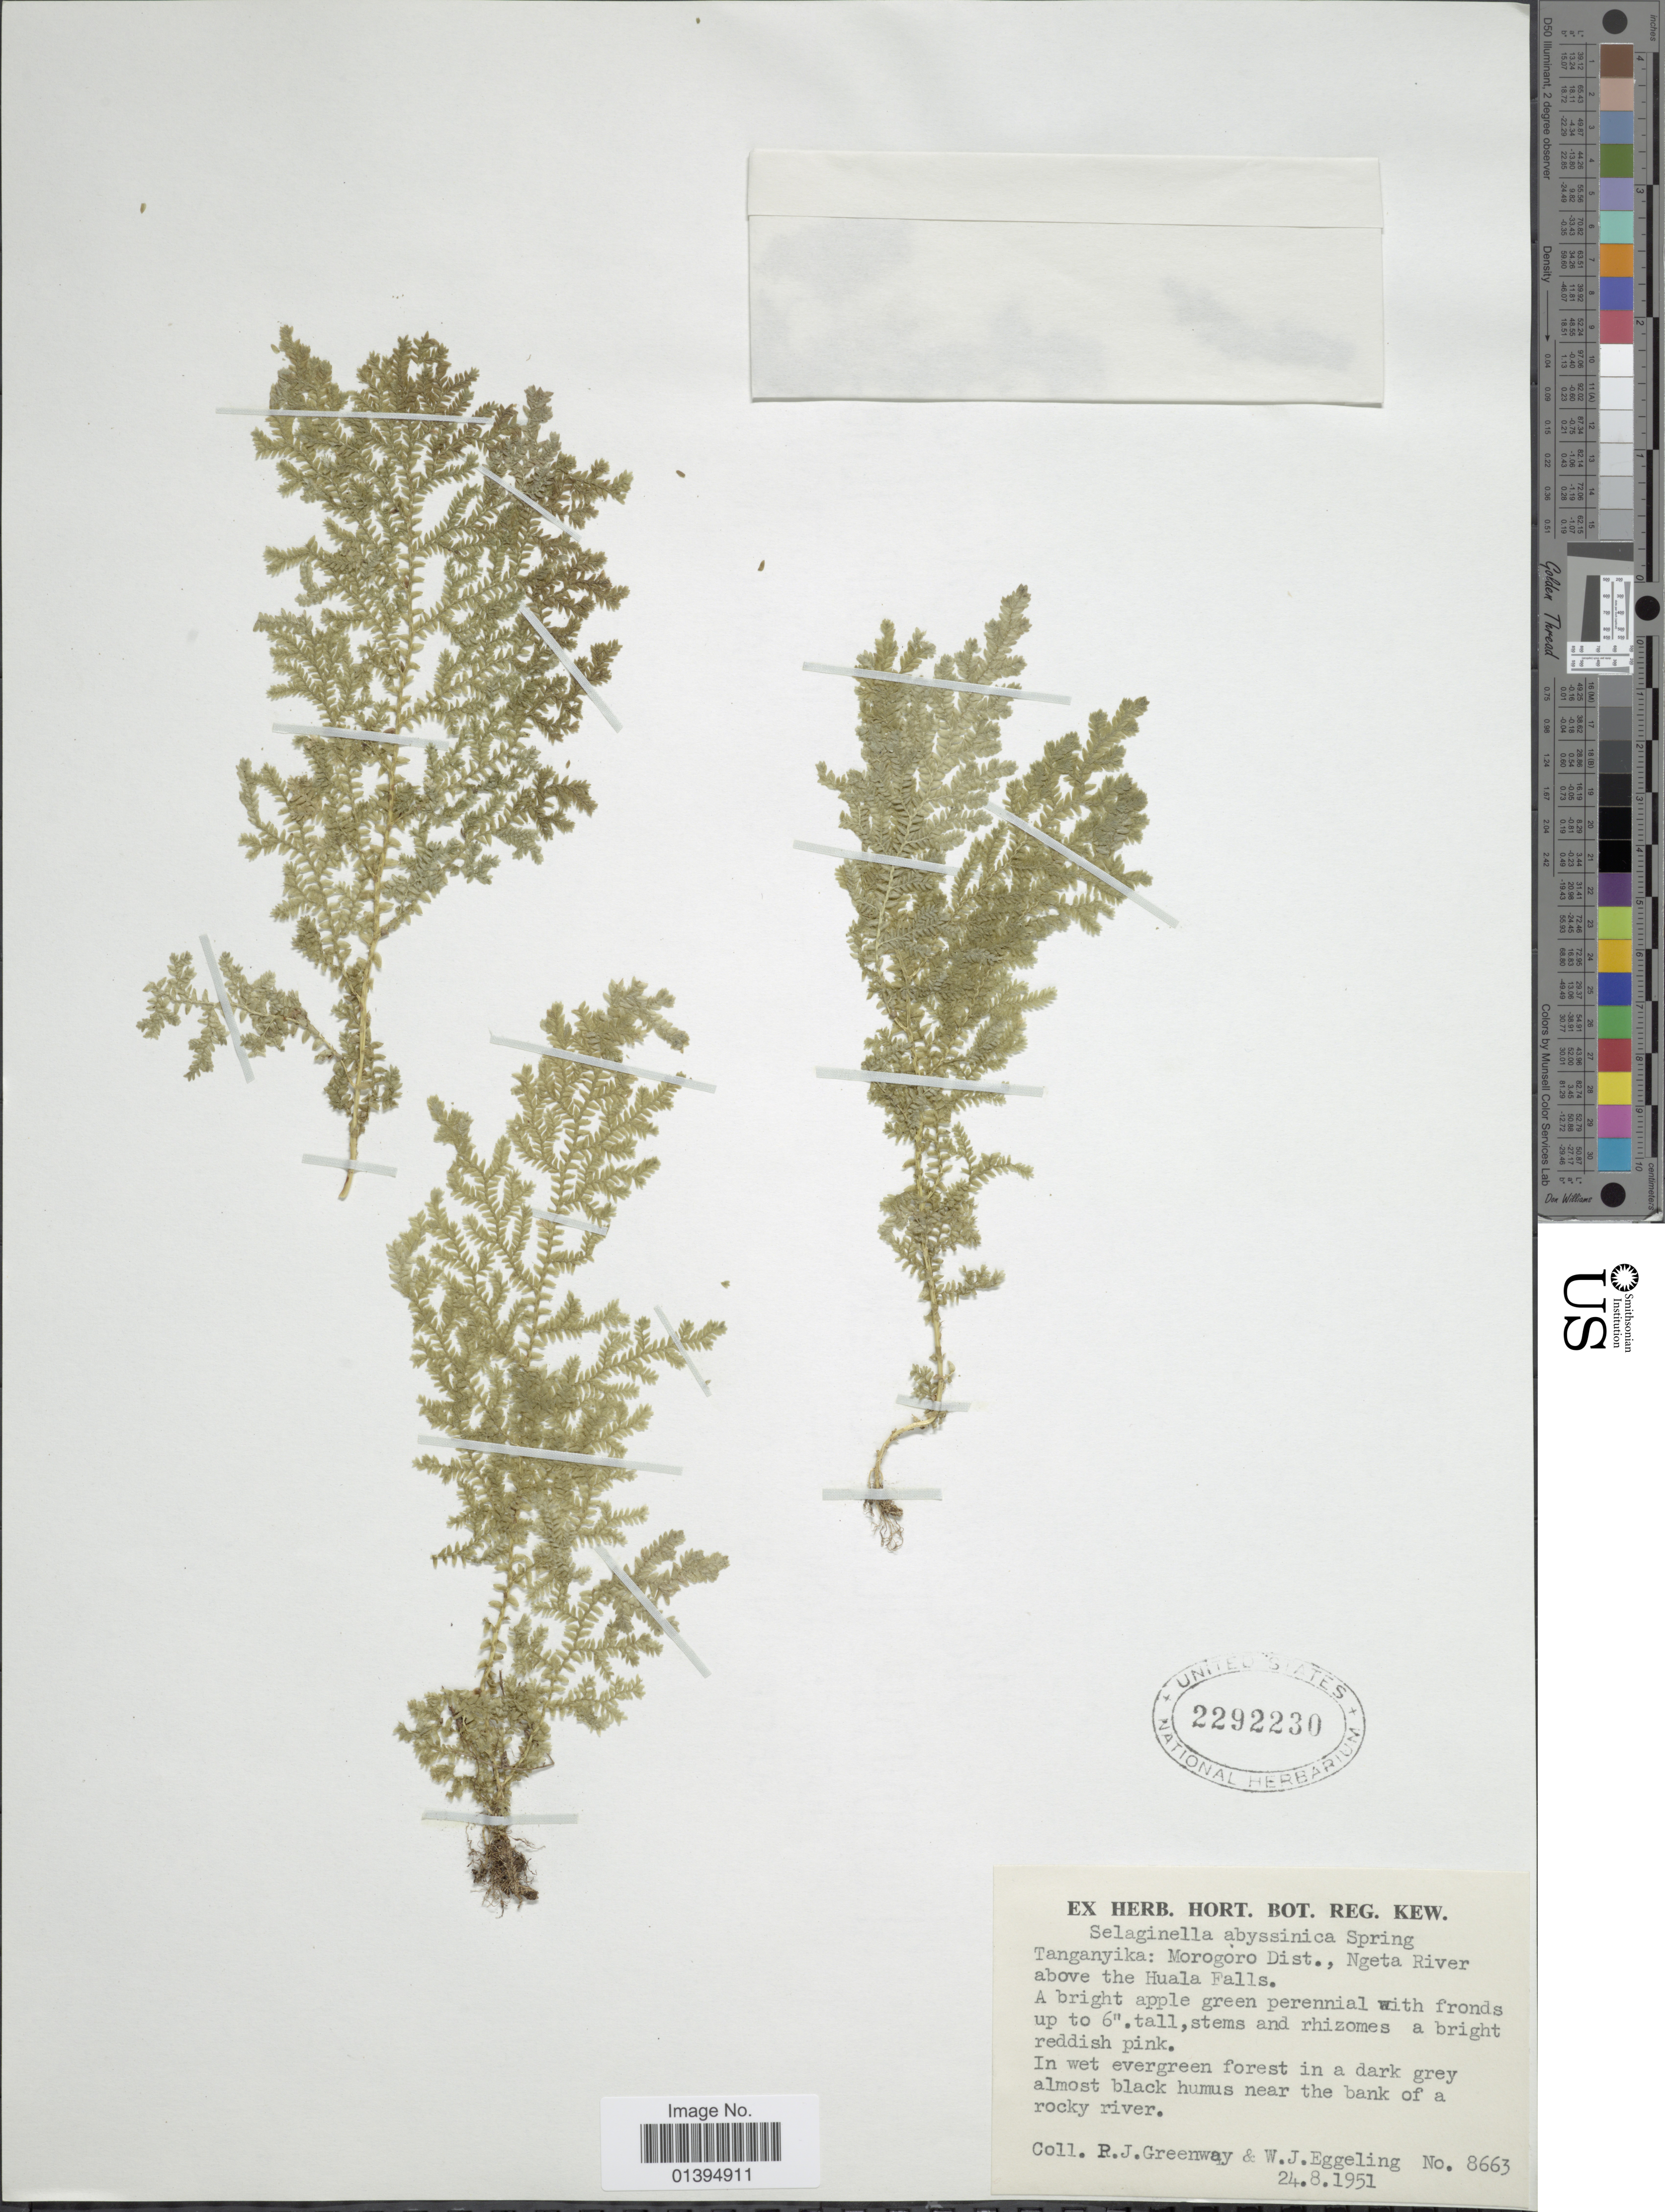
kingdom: Plantae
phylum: Tracheophyta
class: Lycopodiopsida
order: Selaginellales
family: Selaginellaceae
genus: Selaginella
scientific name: Selaginella abyssinica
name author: Spring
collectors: P. J. Greenway & W. Eggeling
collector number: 8663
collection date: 1951-08-24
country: Tanzania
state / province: Morogoro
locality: Tanganyika: Ngeta River above the Huala Falls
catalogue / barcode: US 2292230